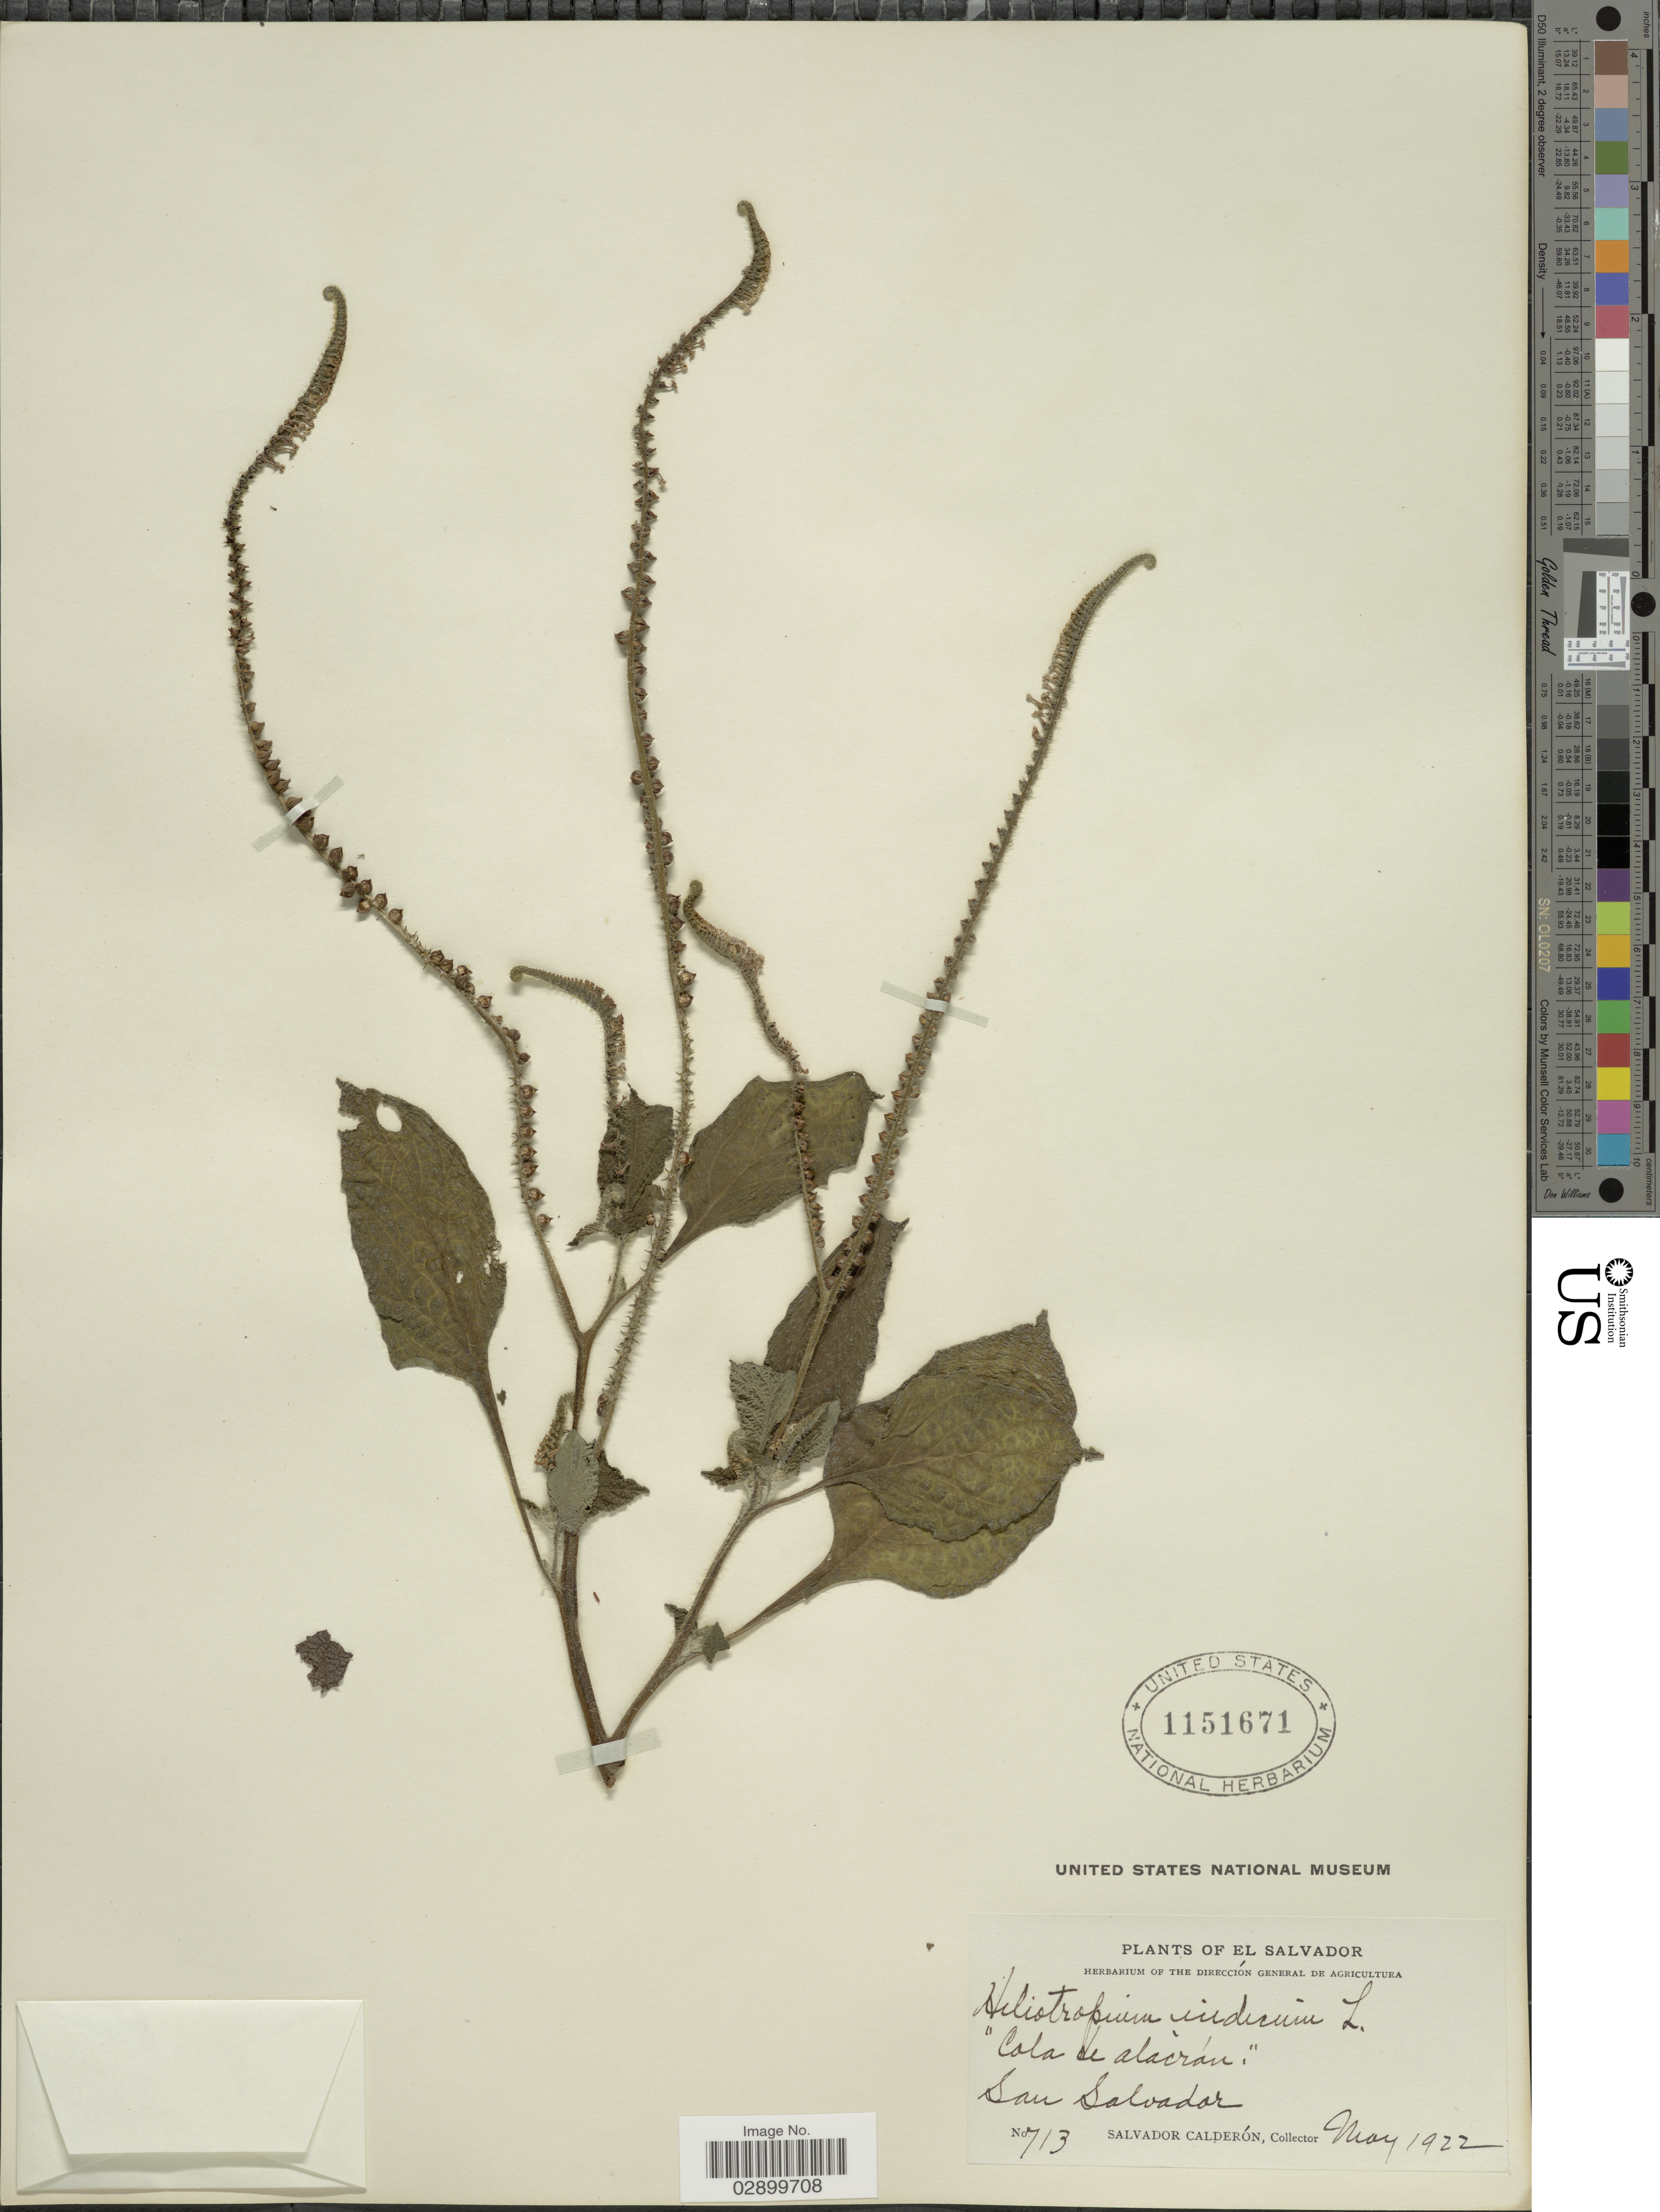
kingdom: Plantae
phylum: Tracheophyta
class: Magnoliopsida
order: Boraginales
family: Heliotropiaceae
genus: Heliotropium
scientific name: Heliotropium indicum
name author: L.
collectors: S. Calderón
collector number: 713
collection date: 1922-05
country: El Salvador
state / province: San Salvador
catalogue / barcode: US 1151671